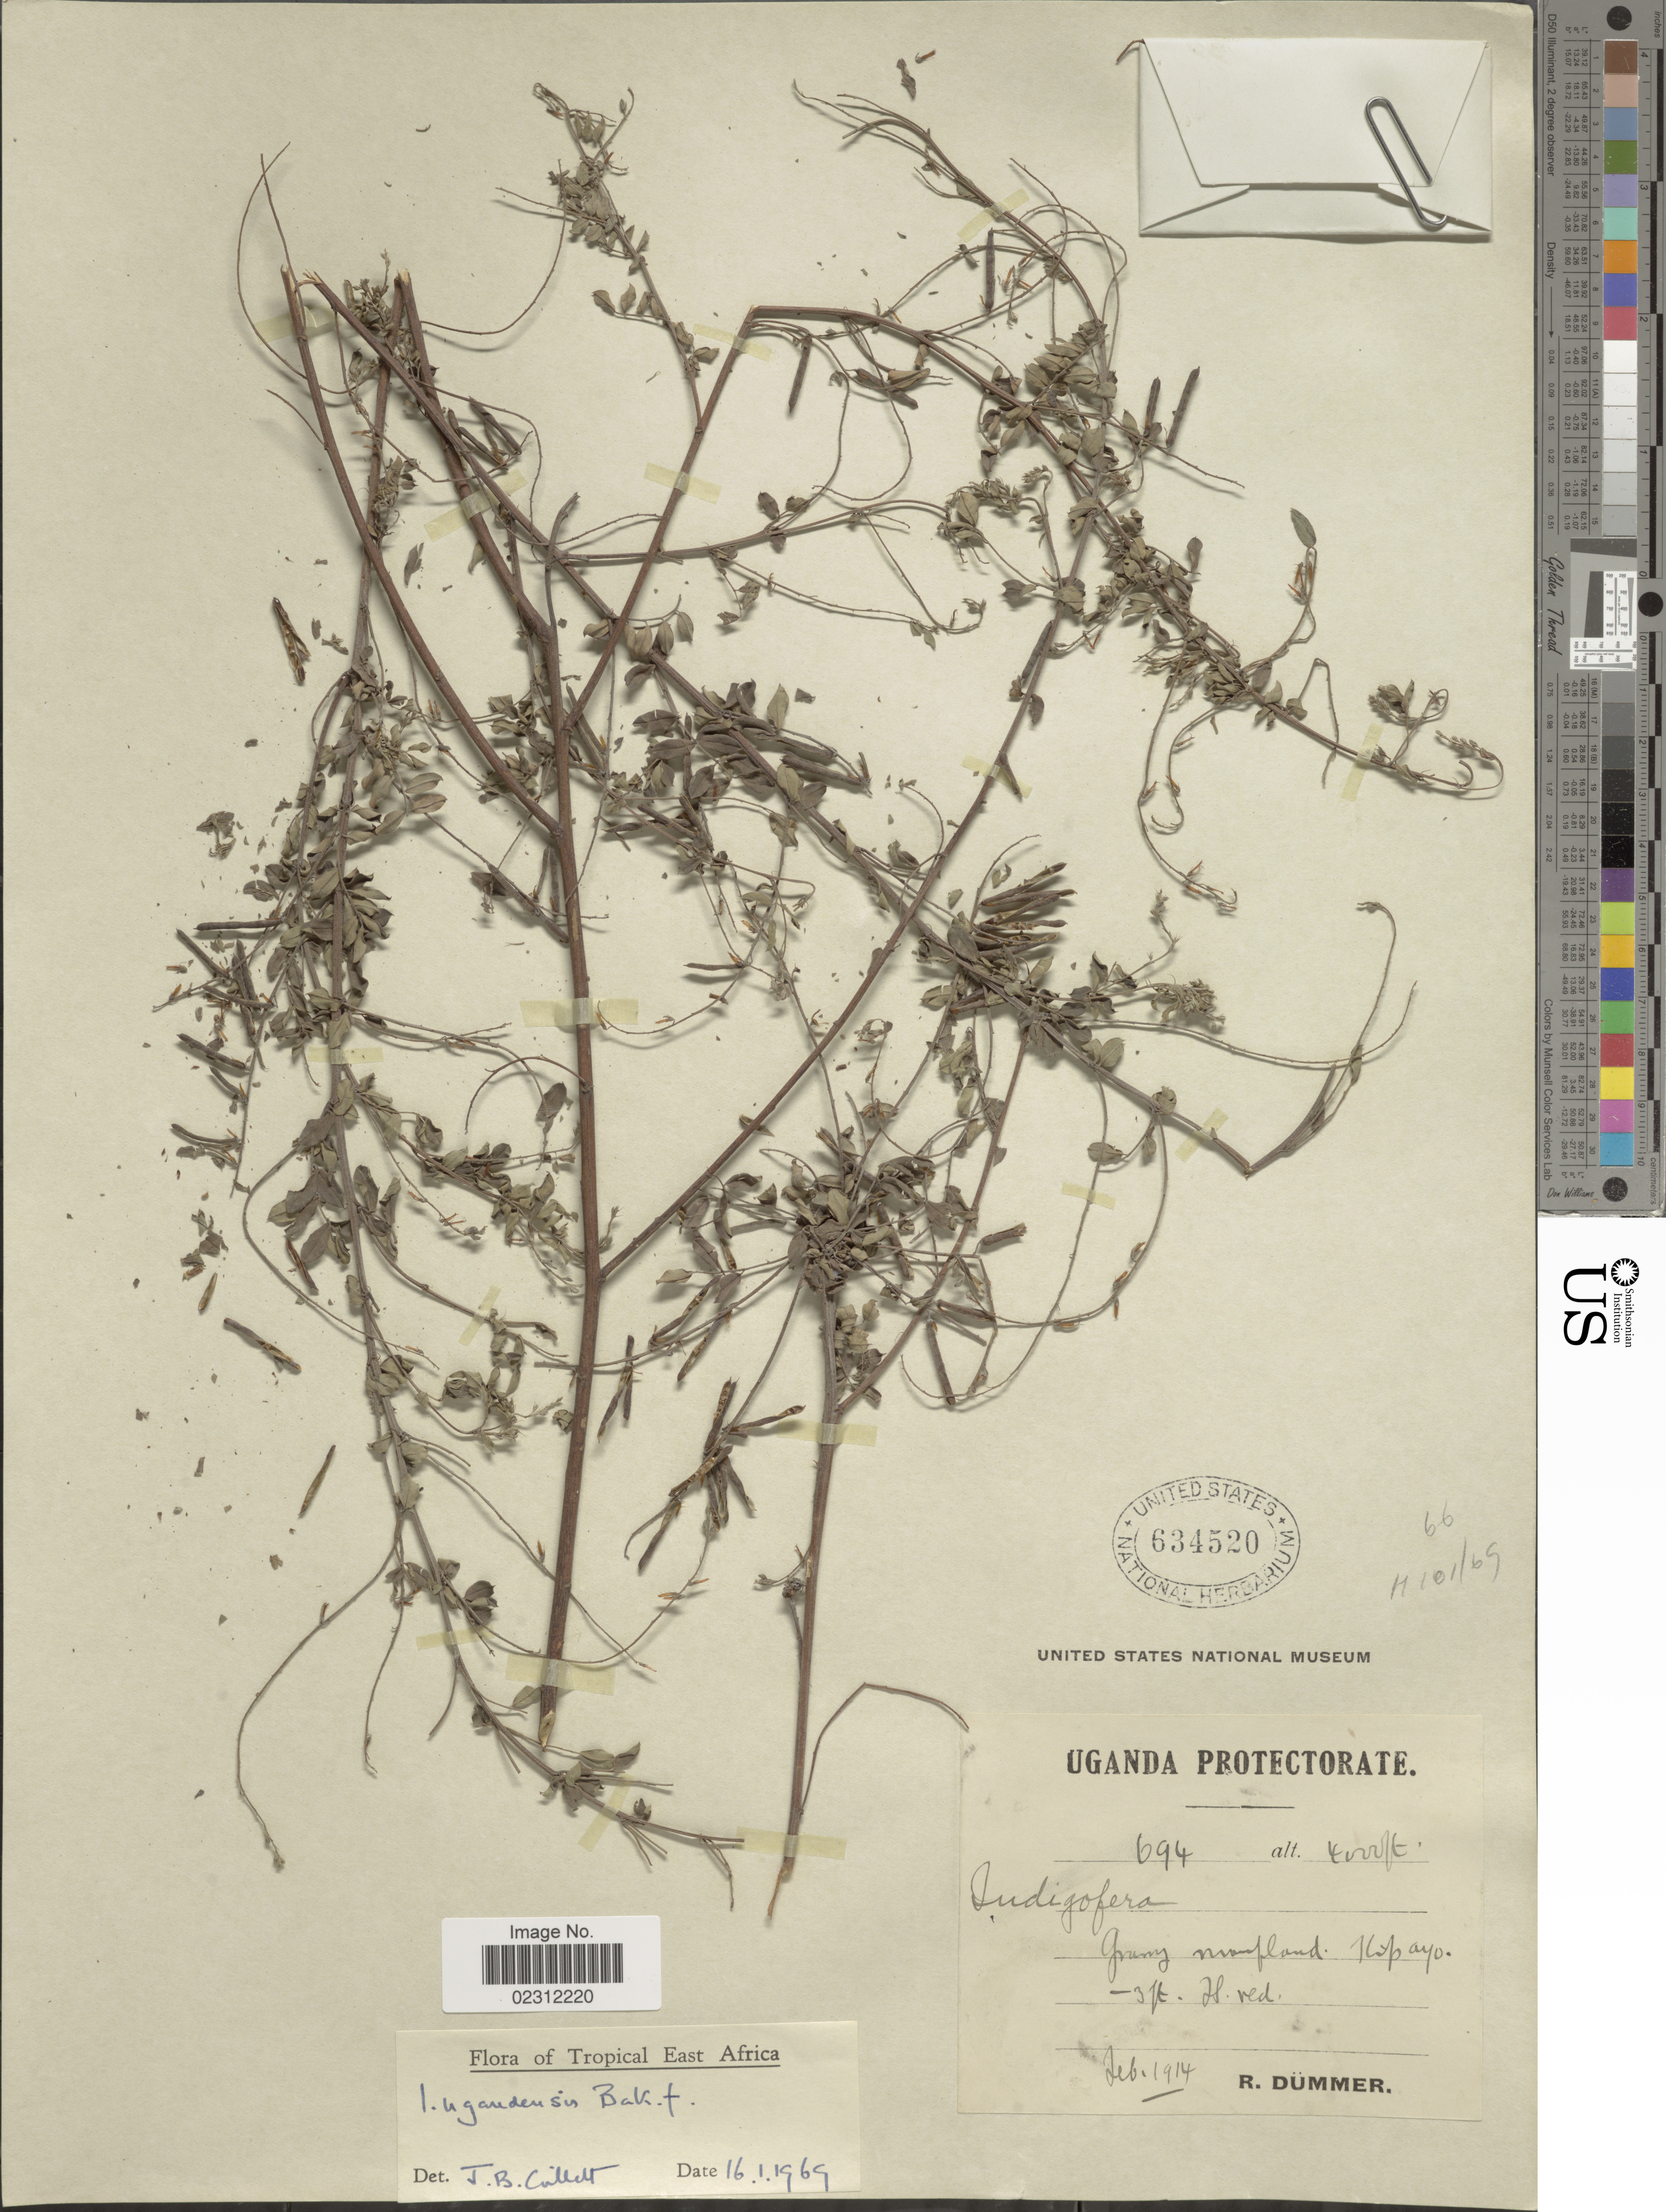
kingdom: Plantae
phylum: Tracheophyta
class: Magnoliopsida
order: Fabales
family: Fabaceae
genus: Indigofera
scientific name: Indigofera ugandensis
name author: Baker f.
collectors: R. Dümmer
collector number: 694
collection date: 1914-02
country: Uganda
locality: Kipayo.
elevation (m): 1219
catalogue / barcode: US 634520